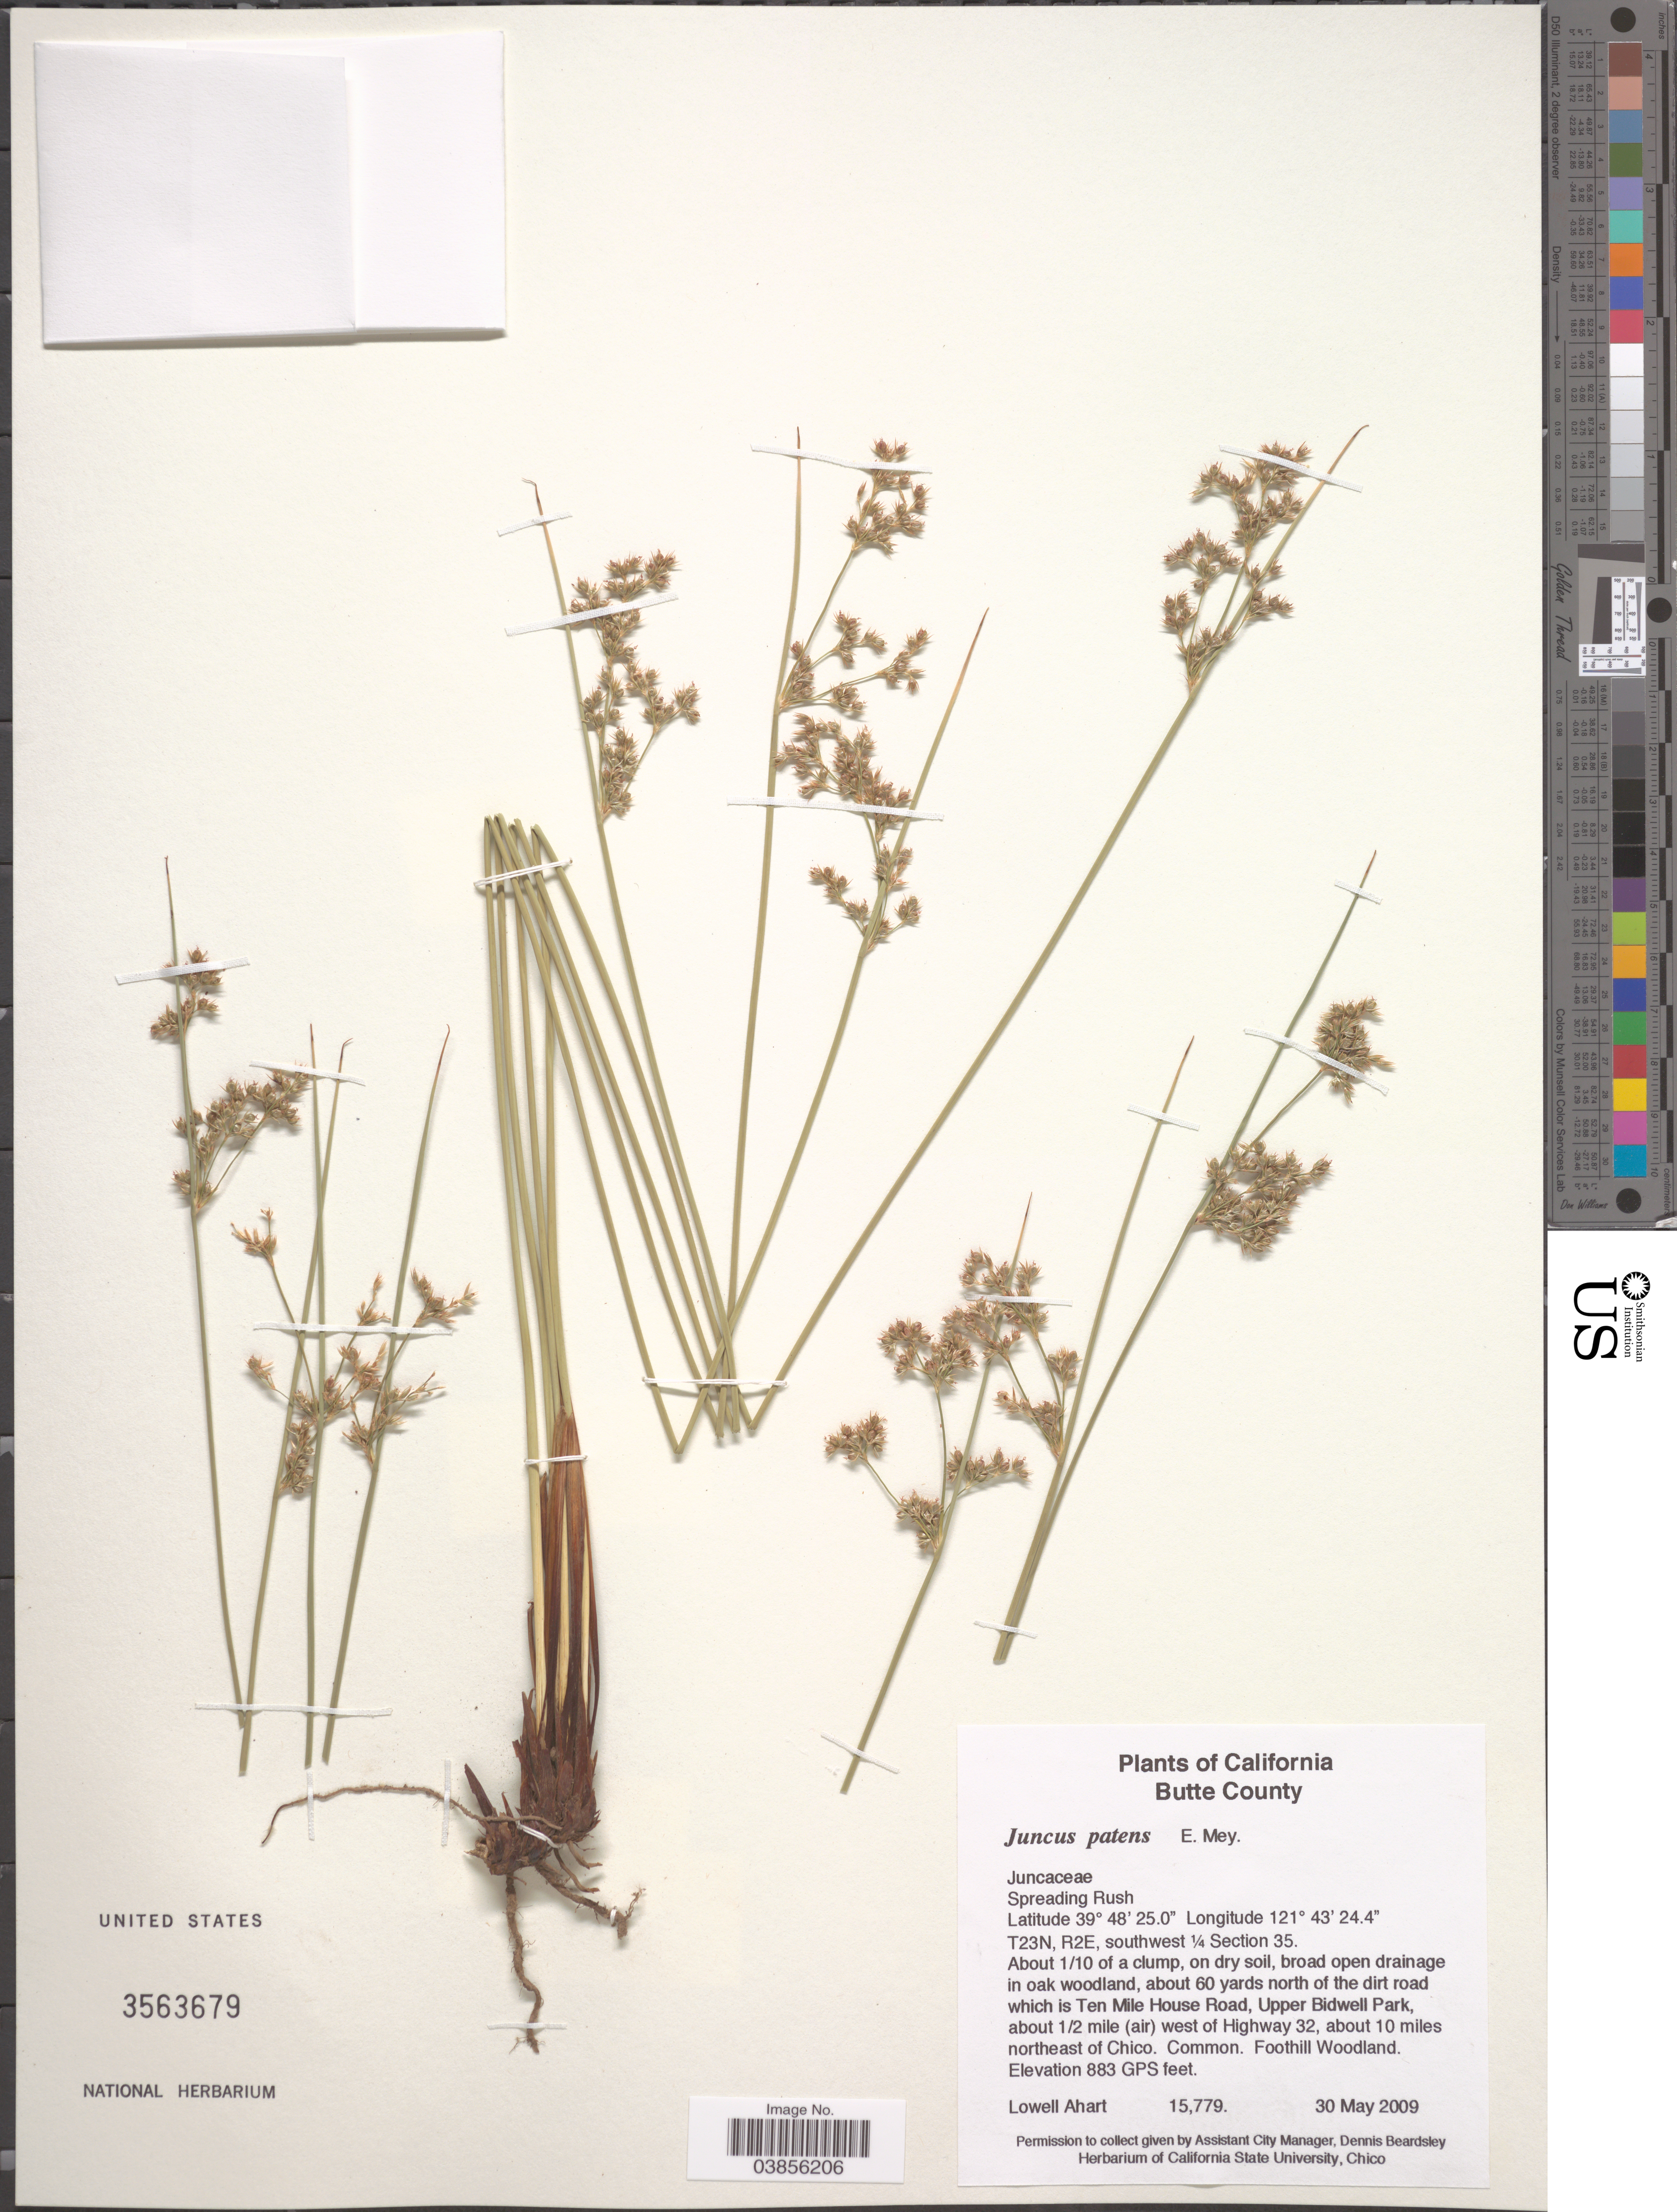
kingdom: Plantae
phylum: Tracheophyta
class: Liliopsida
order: Poales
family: Juncaceae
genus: Juncus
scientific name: Juncus patens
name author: E. Mey.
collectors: L. Ahart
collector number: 15779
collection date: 2009-05-30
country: United States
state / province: California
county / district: Butte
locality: Butte County. T23N, R2E, soutwest ¼ Section 35. About 1/10 of a clump, in oak woodland, about 60 yards north of the dirt road which is Ten Mile House Road, Upper Bidwell Park, about 1/2 mile (air) west of Highway 32, about 10 miles northeast of Chico. Foothill Woodland.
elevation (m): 269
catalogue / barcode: US 3563679